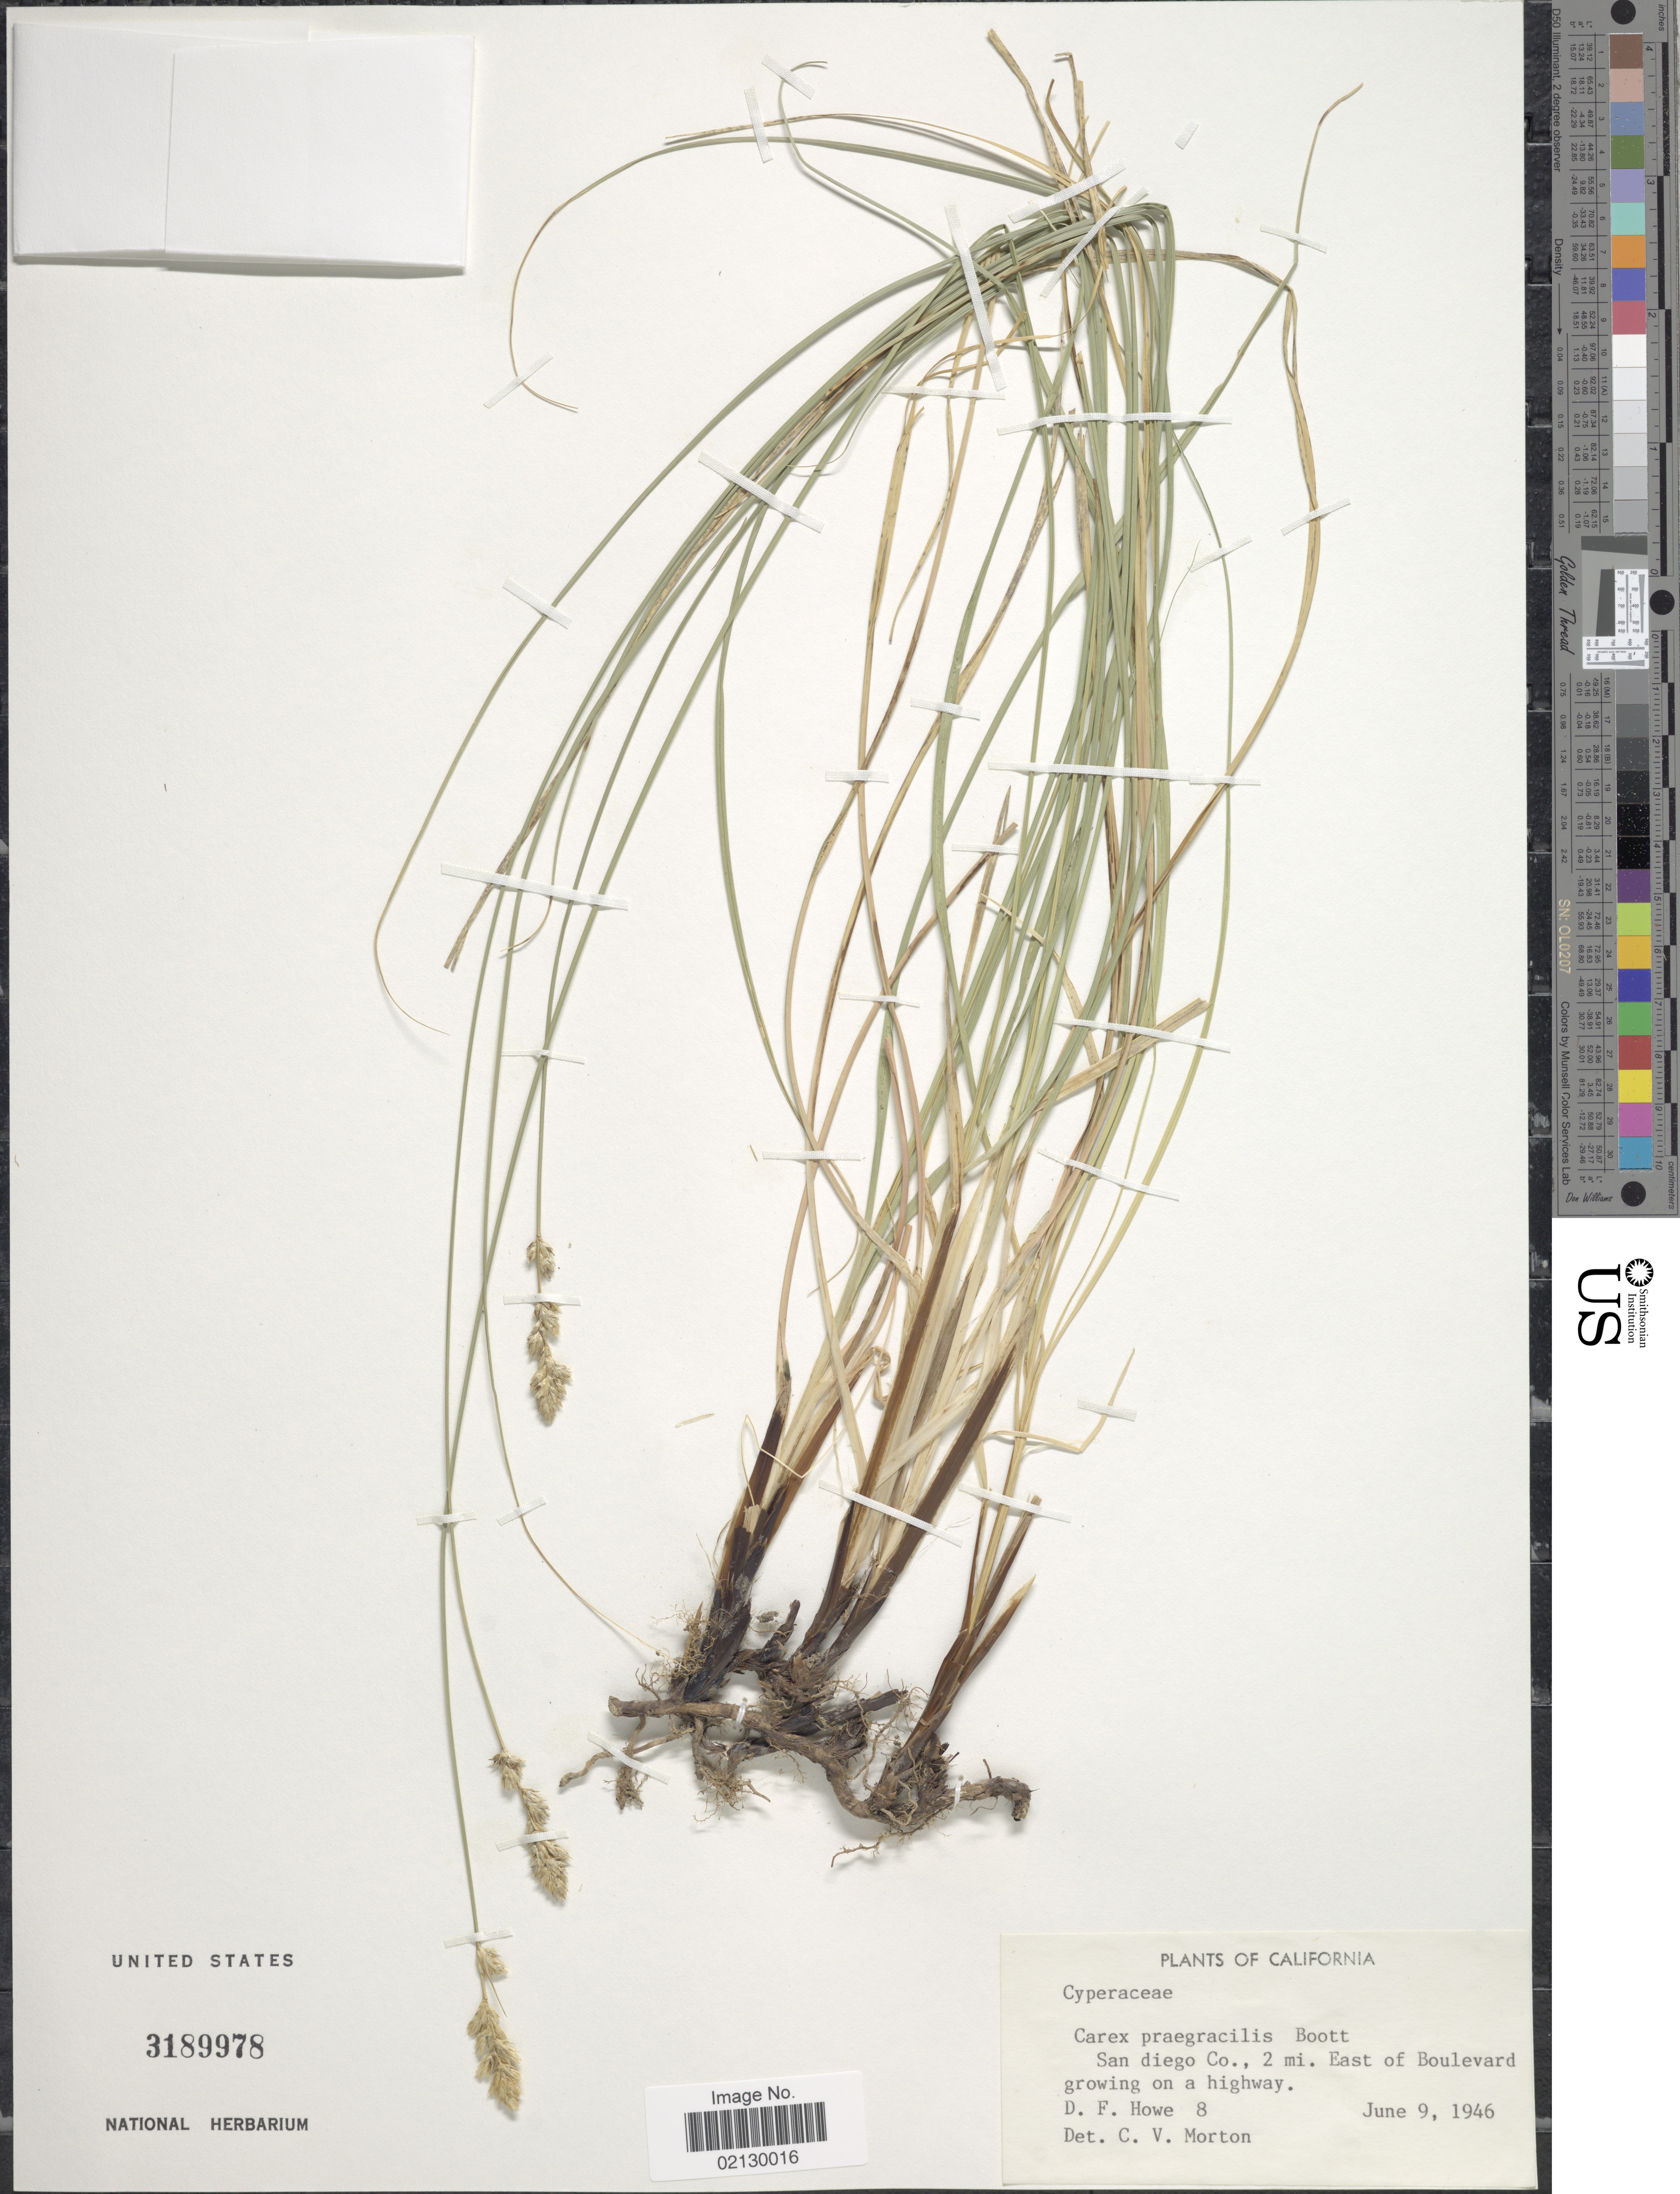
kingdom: Plantae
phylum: Tracheophyta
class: Liliopsida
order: Poales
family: Cyperaceae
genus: Carex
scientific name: Carex praegracilis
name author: W. Boott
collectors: D. Howe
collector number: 8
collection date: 1946-06-09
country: United States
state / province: California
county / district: San Diego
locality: San Diego, 2 mi/ East of Boulevard growing on a highway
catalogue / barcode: US 3189978